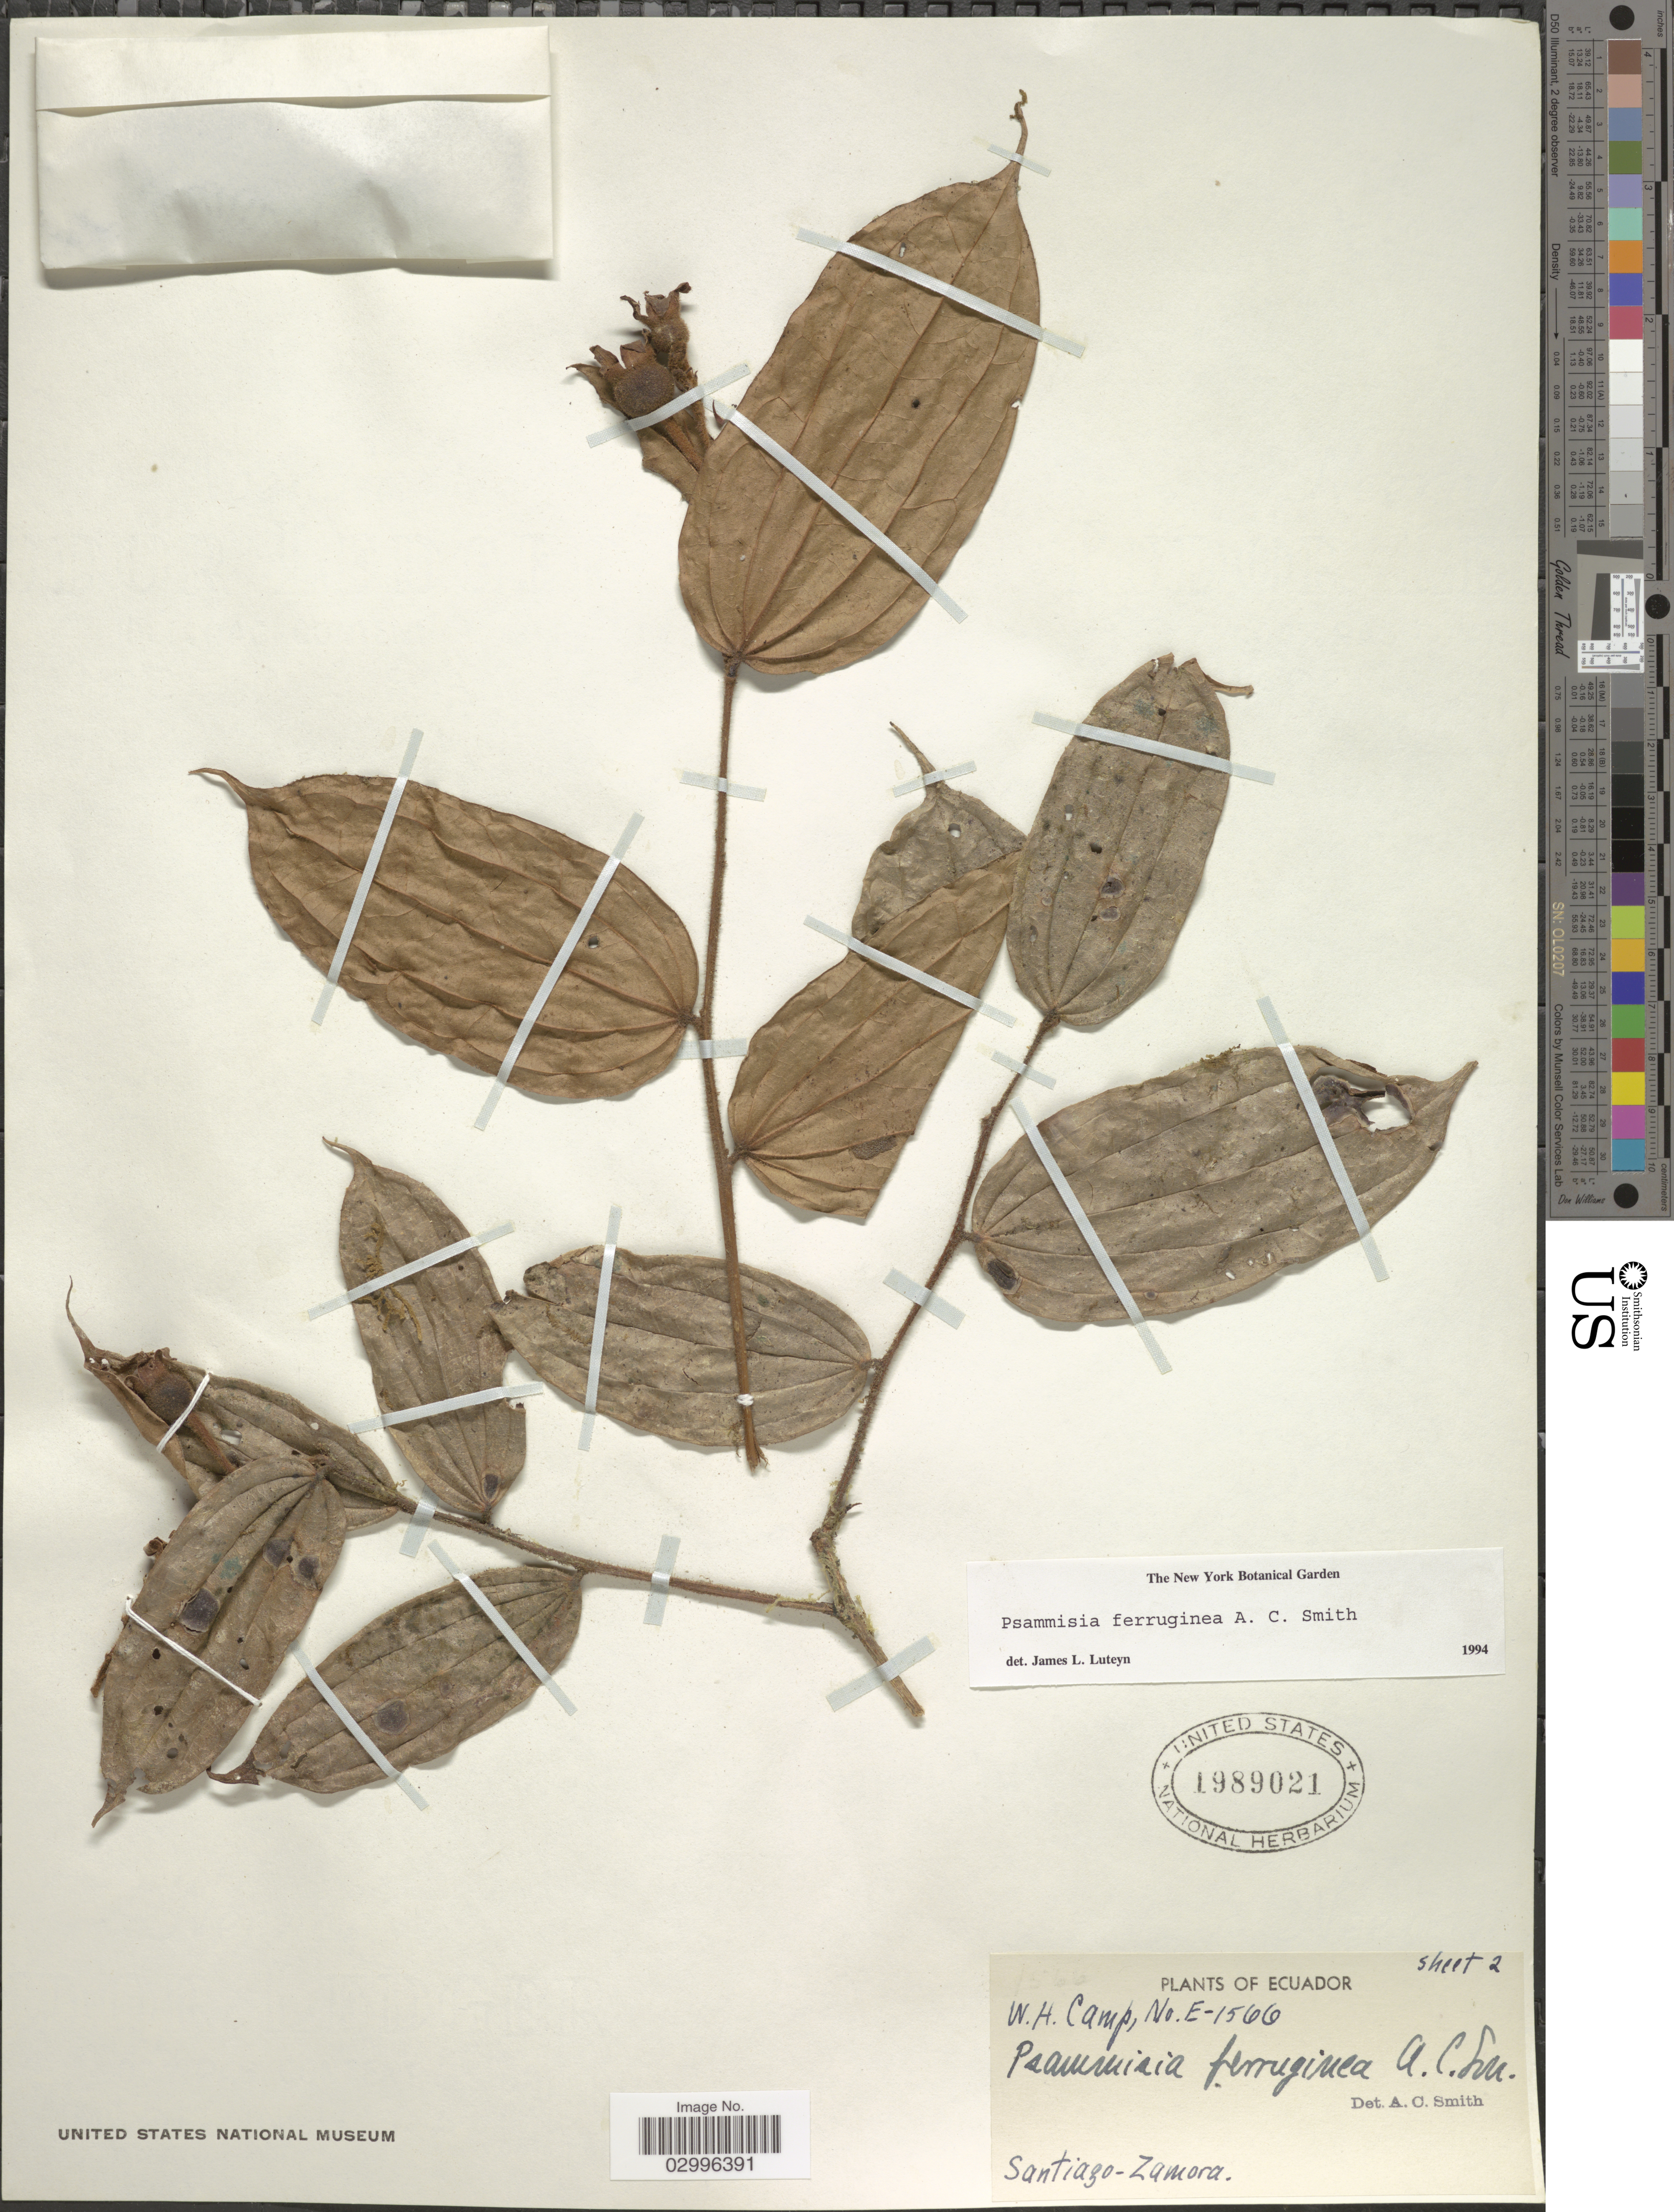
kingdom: Plantae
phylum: Tracheophyta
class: Magnoliopsida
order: Ericales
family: Ericaceae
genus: Psammisia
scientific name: Psammisia ferruginea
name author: A.C. Sm.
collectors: W. H. Camp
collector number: E-1566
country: Ecuador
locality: Santiago-Zamora.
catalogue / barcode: US 1989021